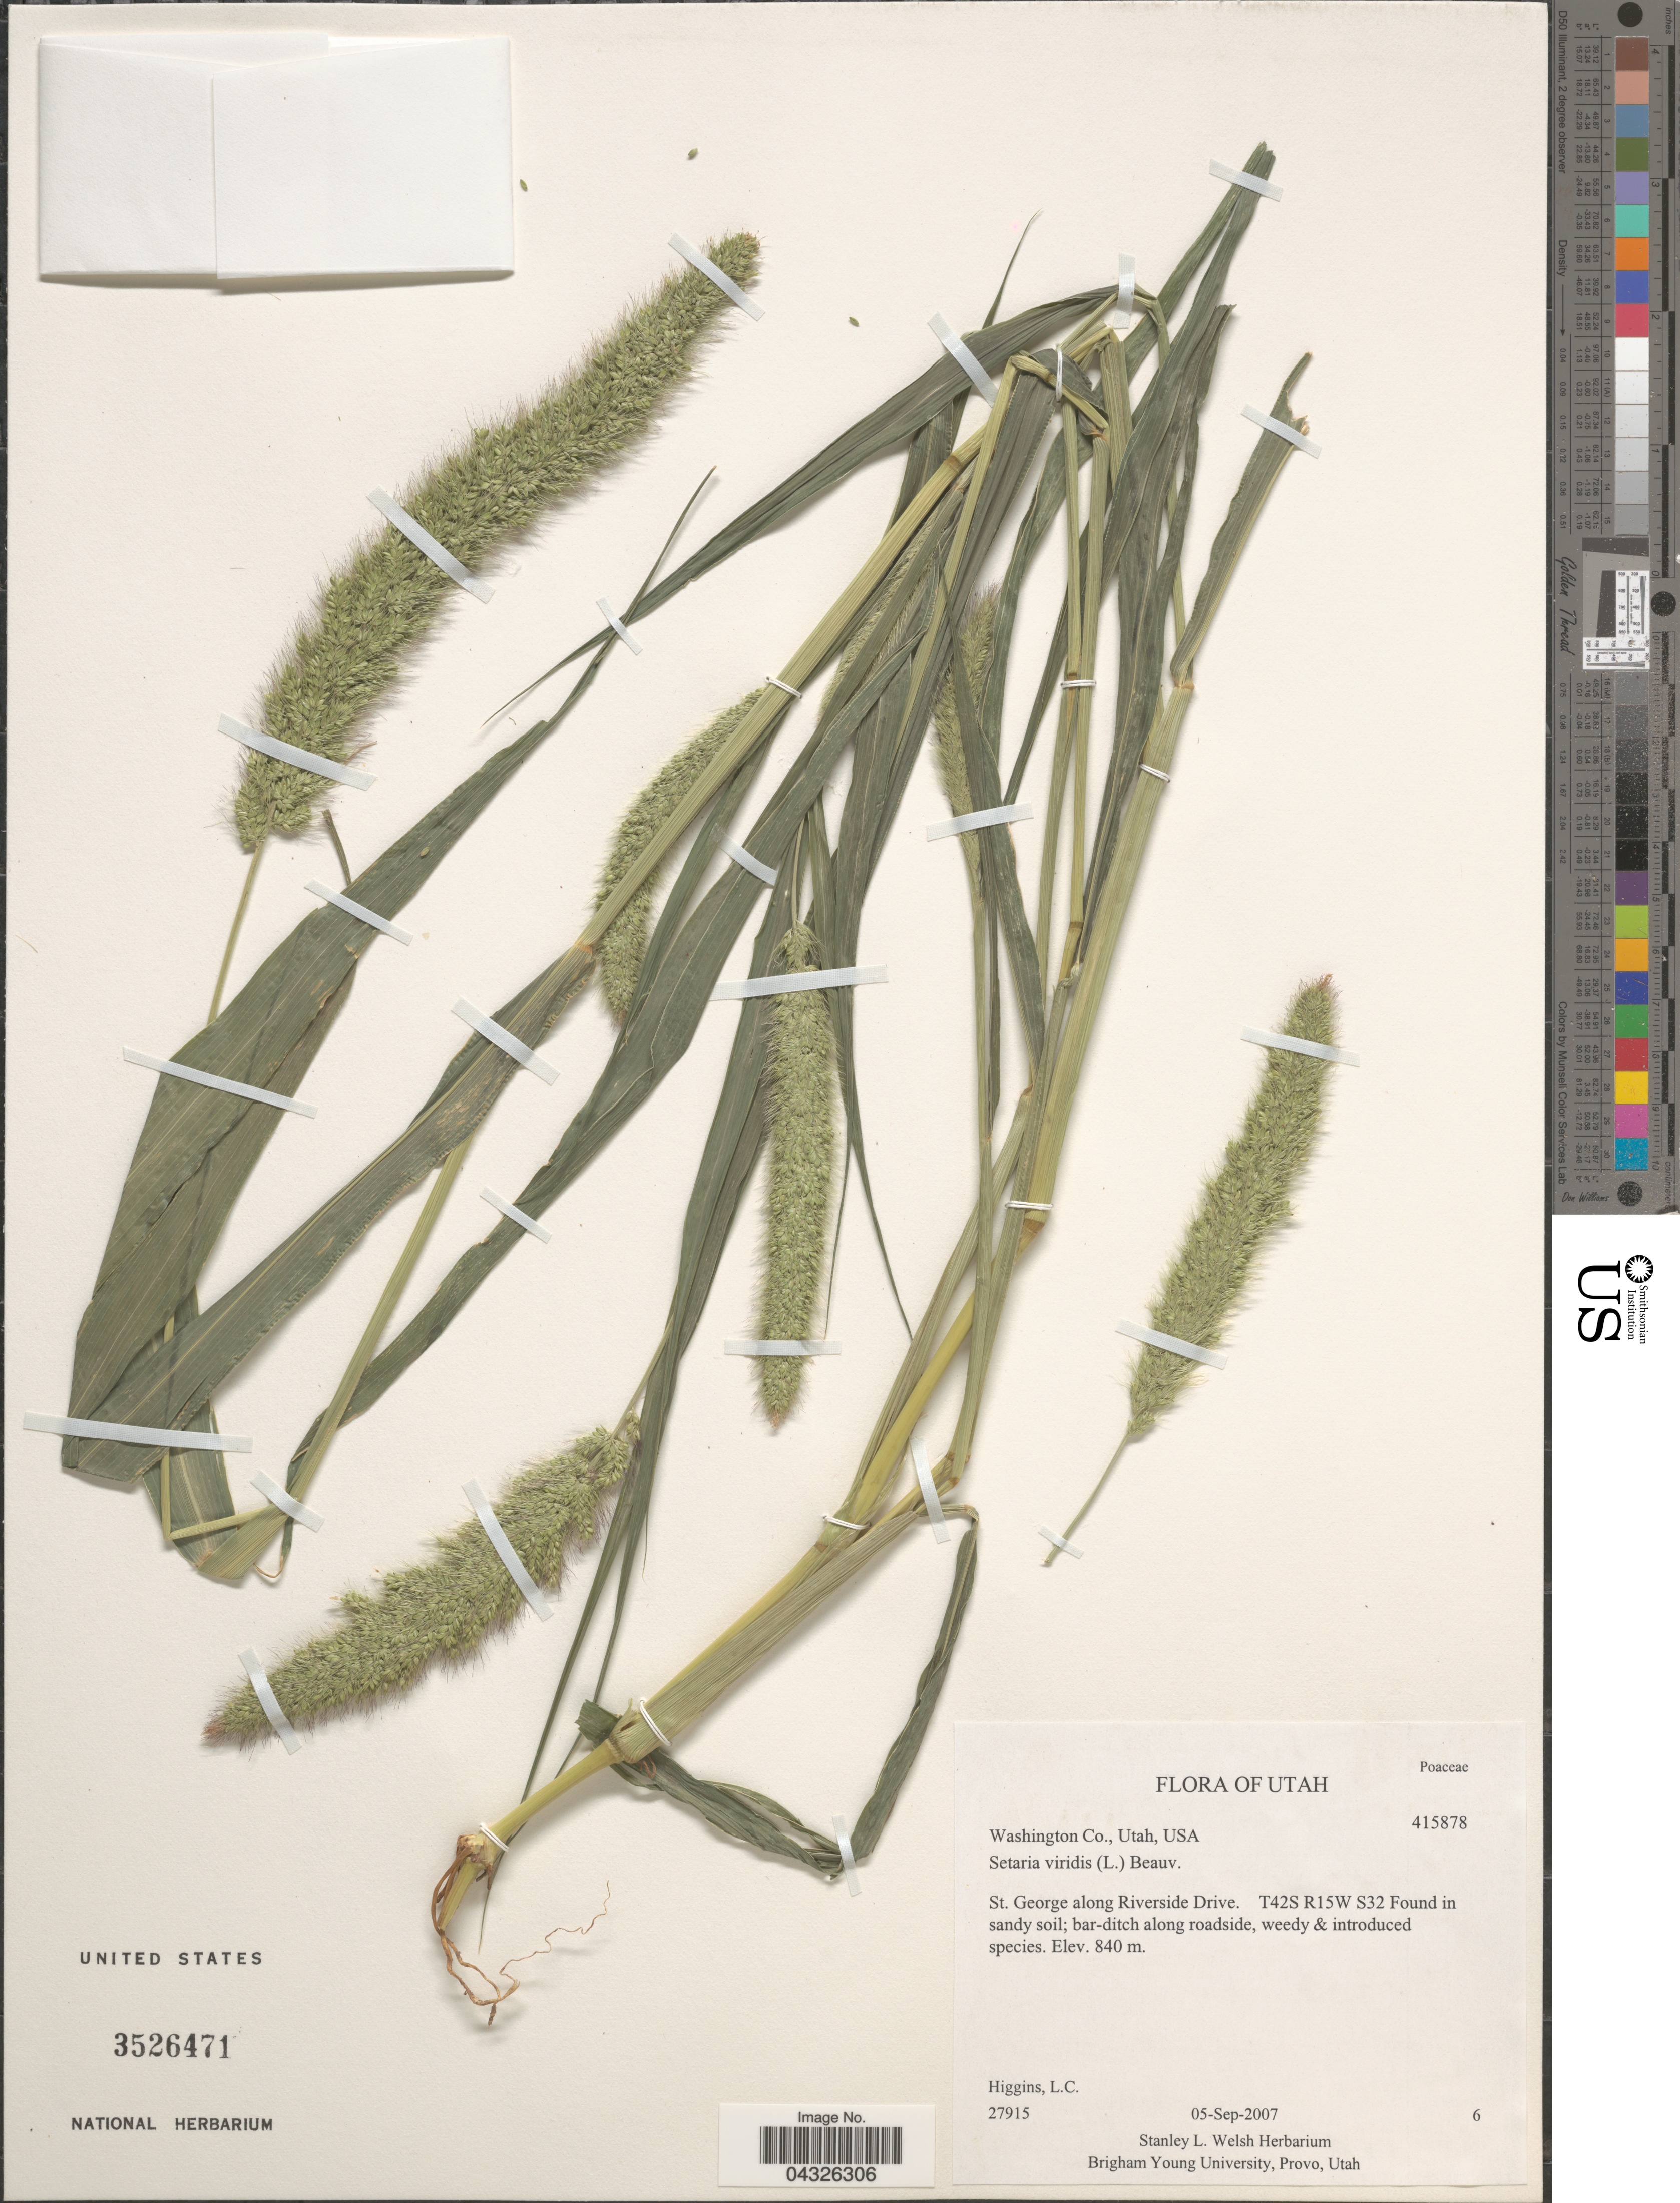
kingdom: Plantae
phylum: Tracheophyta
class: Liliopsida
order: Poales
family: Poaceae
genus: Setaria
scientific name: Setaria viridis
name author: (L.) P. Beauv.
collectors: L. Higgins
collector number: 27915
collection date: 2007-09-05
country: United States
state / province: Utah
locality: St. George along Riverside Drive. T42S R15W S32 Found in sandy soil; bar-ditch along roadside.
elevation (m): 840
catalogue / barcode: US 3526471